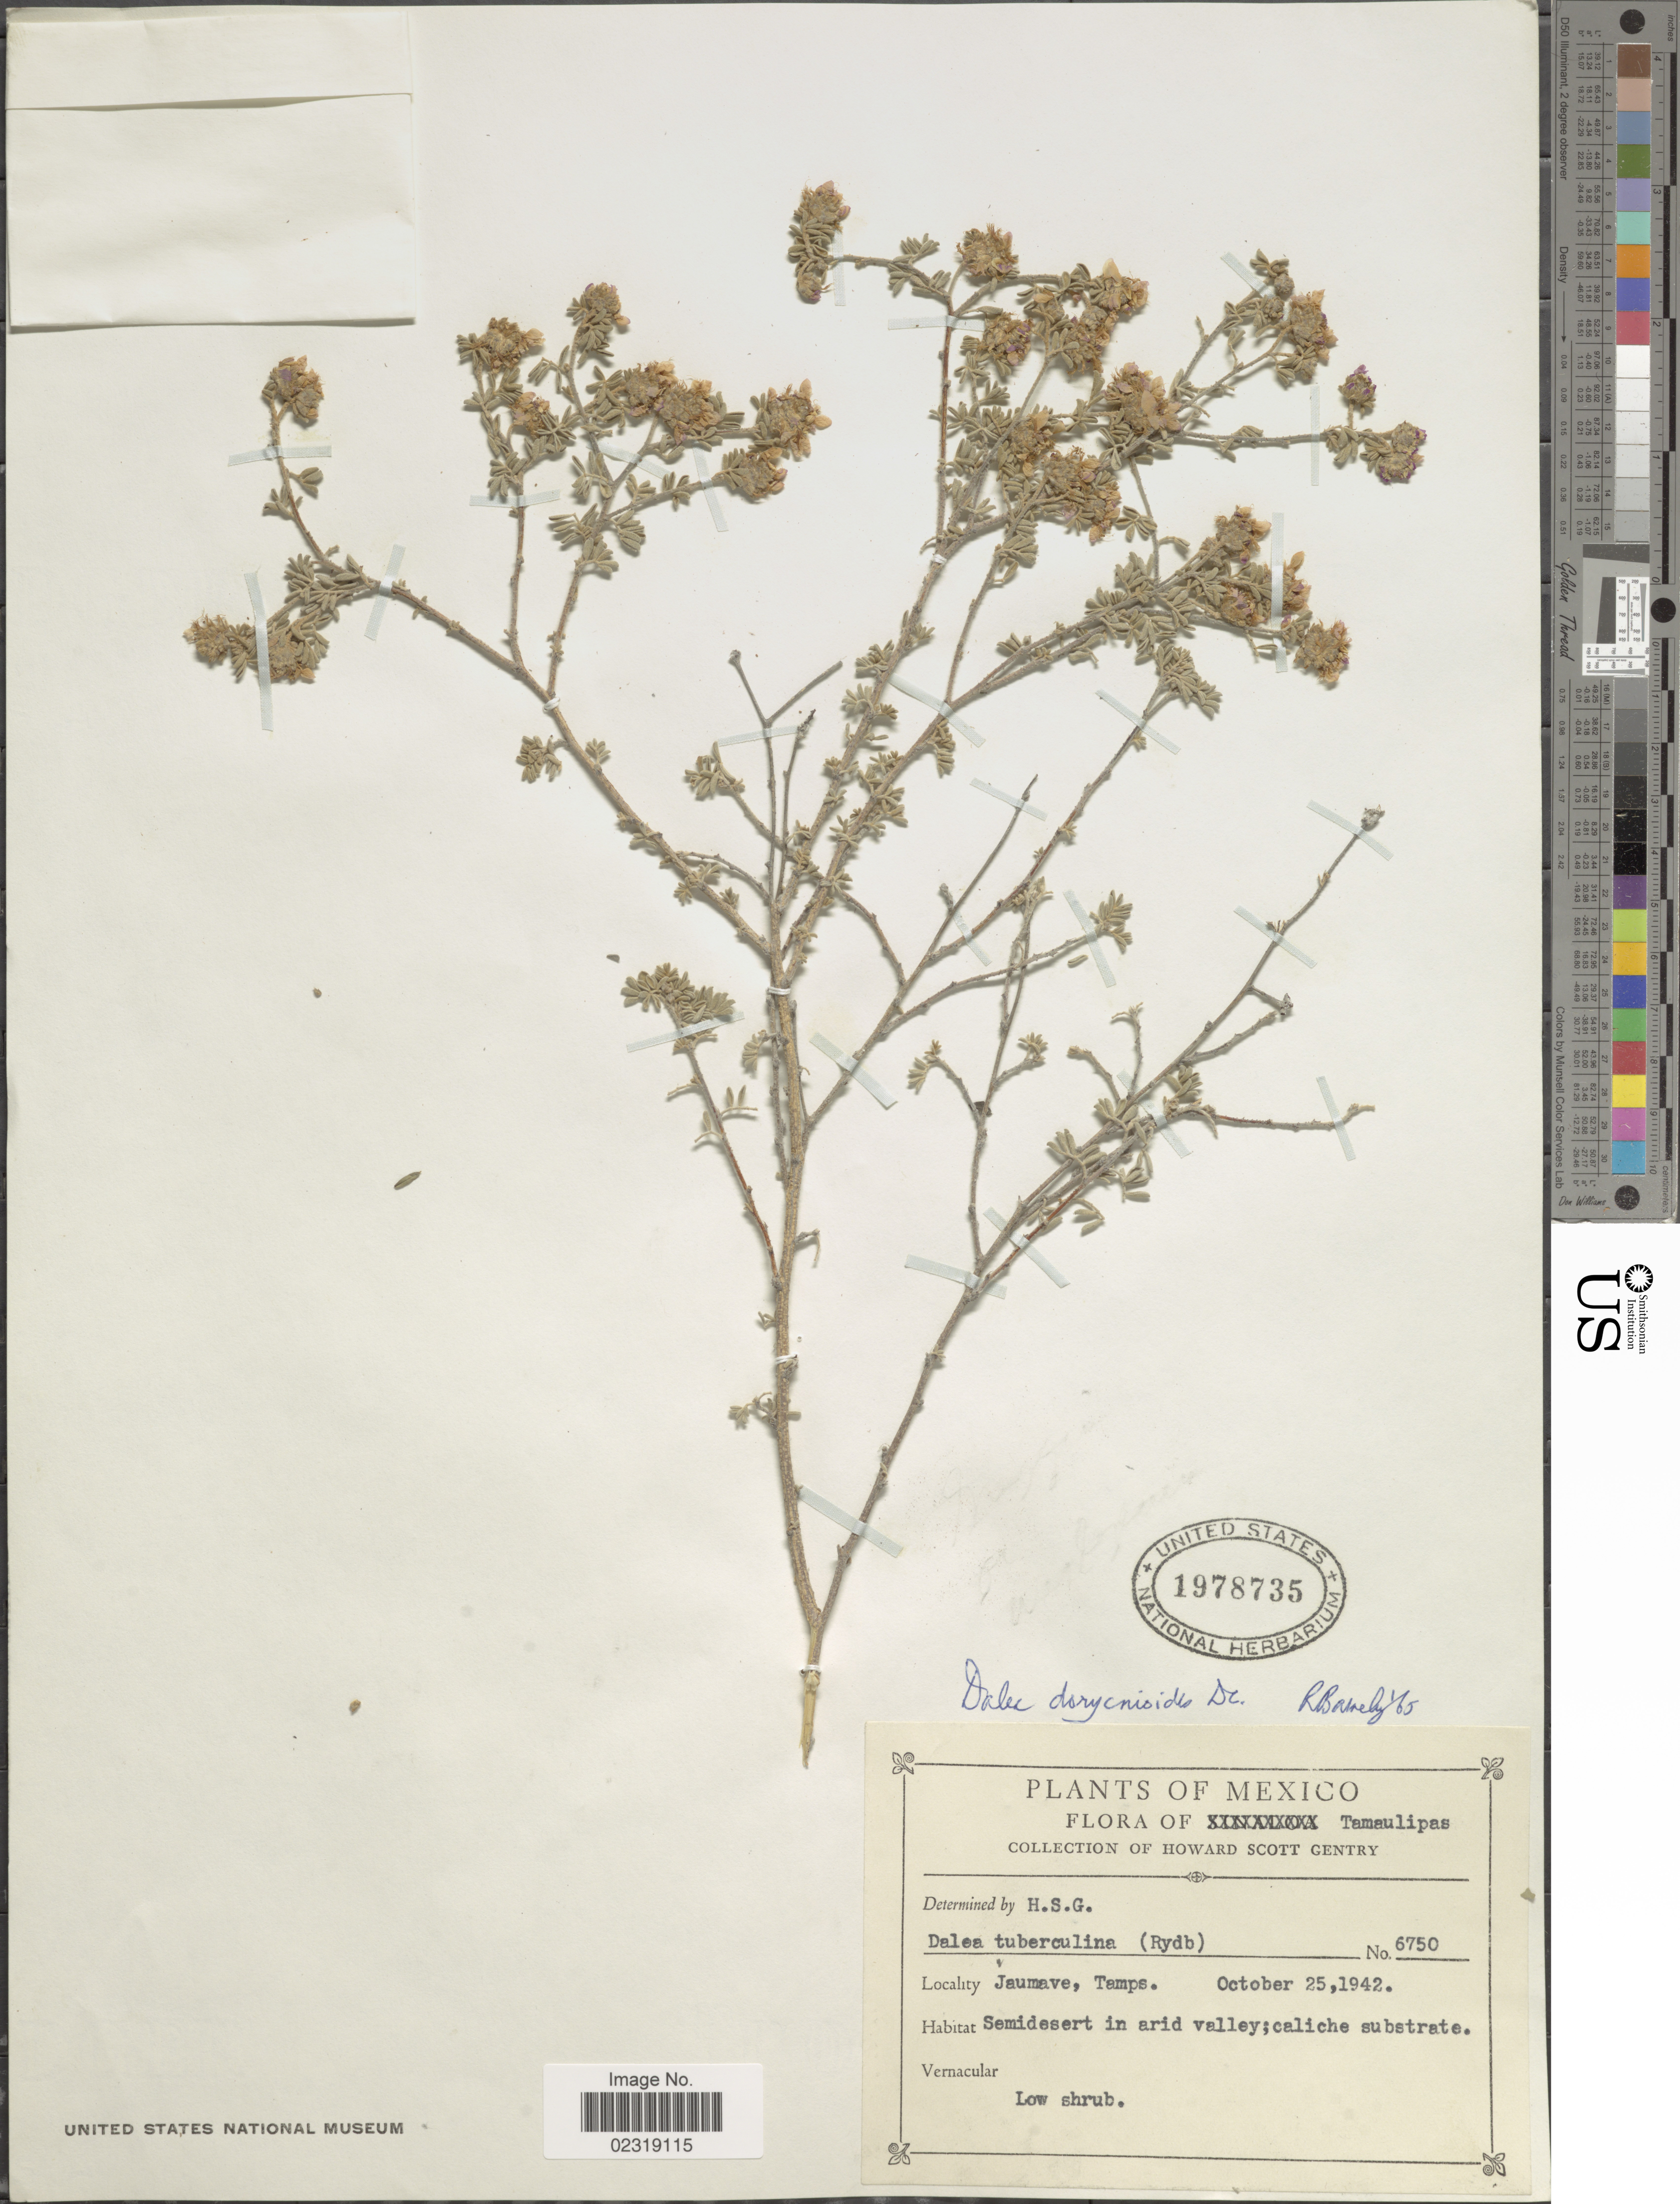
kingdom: Plantae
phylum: Tracheophyta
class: Magnoliopsida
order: Fabales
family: Fabaceae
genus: Dalea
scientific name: Dalea dorycnioides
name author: DC.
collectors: H. S. Gentry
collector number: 6750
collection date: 1942-10-25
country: Mexico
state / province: Tamaulipas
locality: Tamaulipas, Jaumave, Tamps.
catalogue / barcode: US 1978735